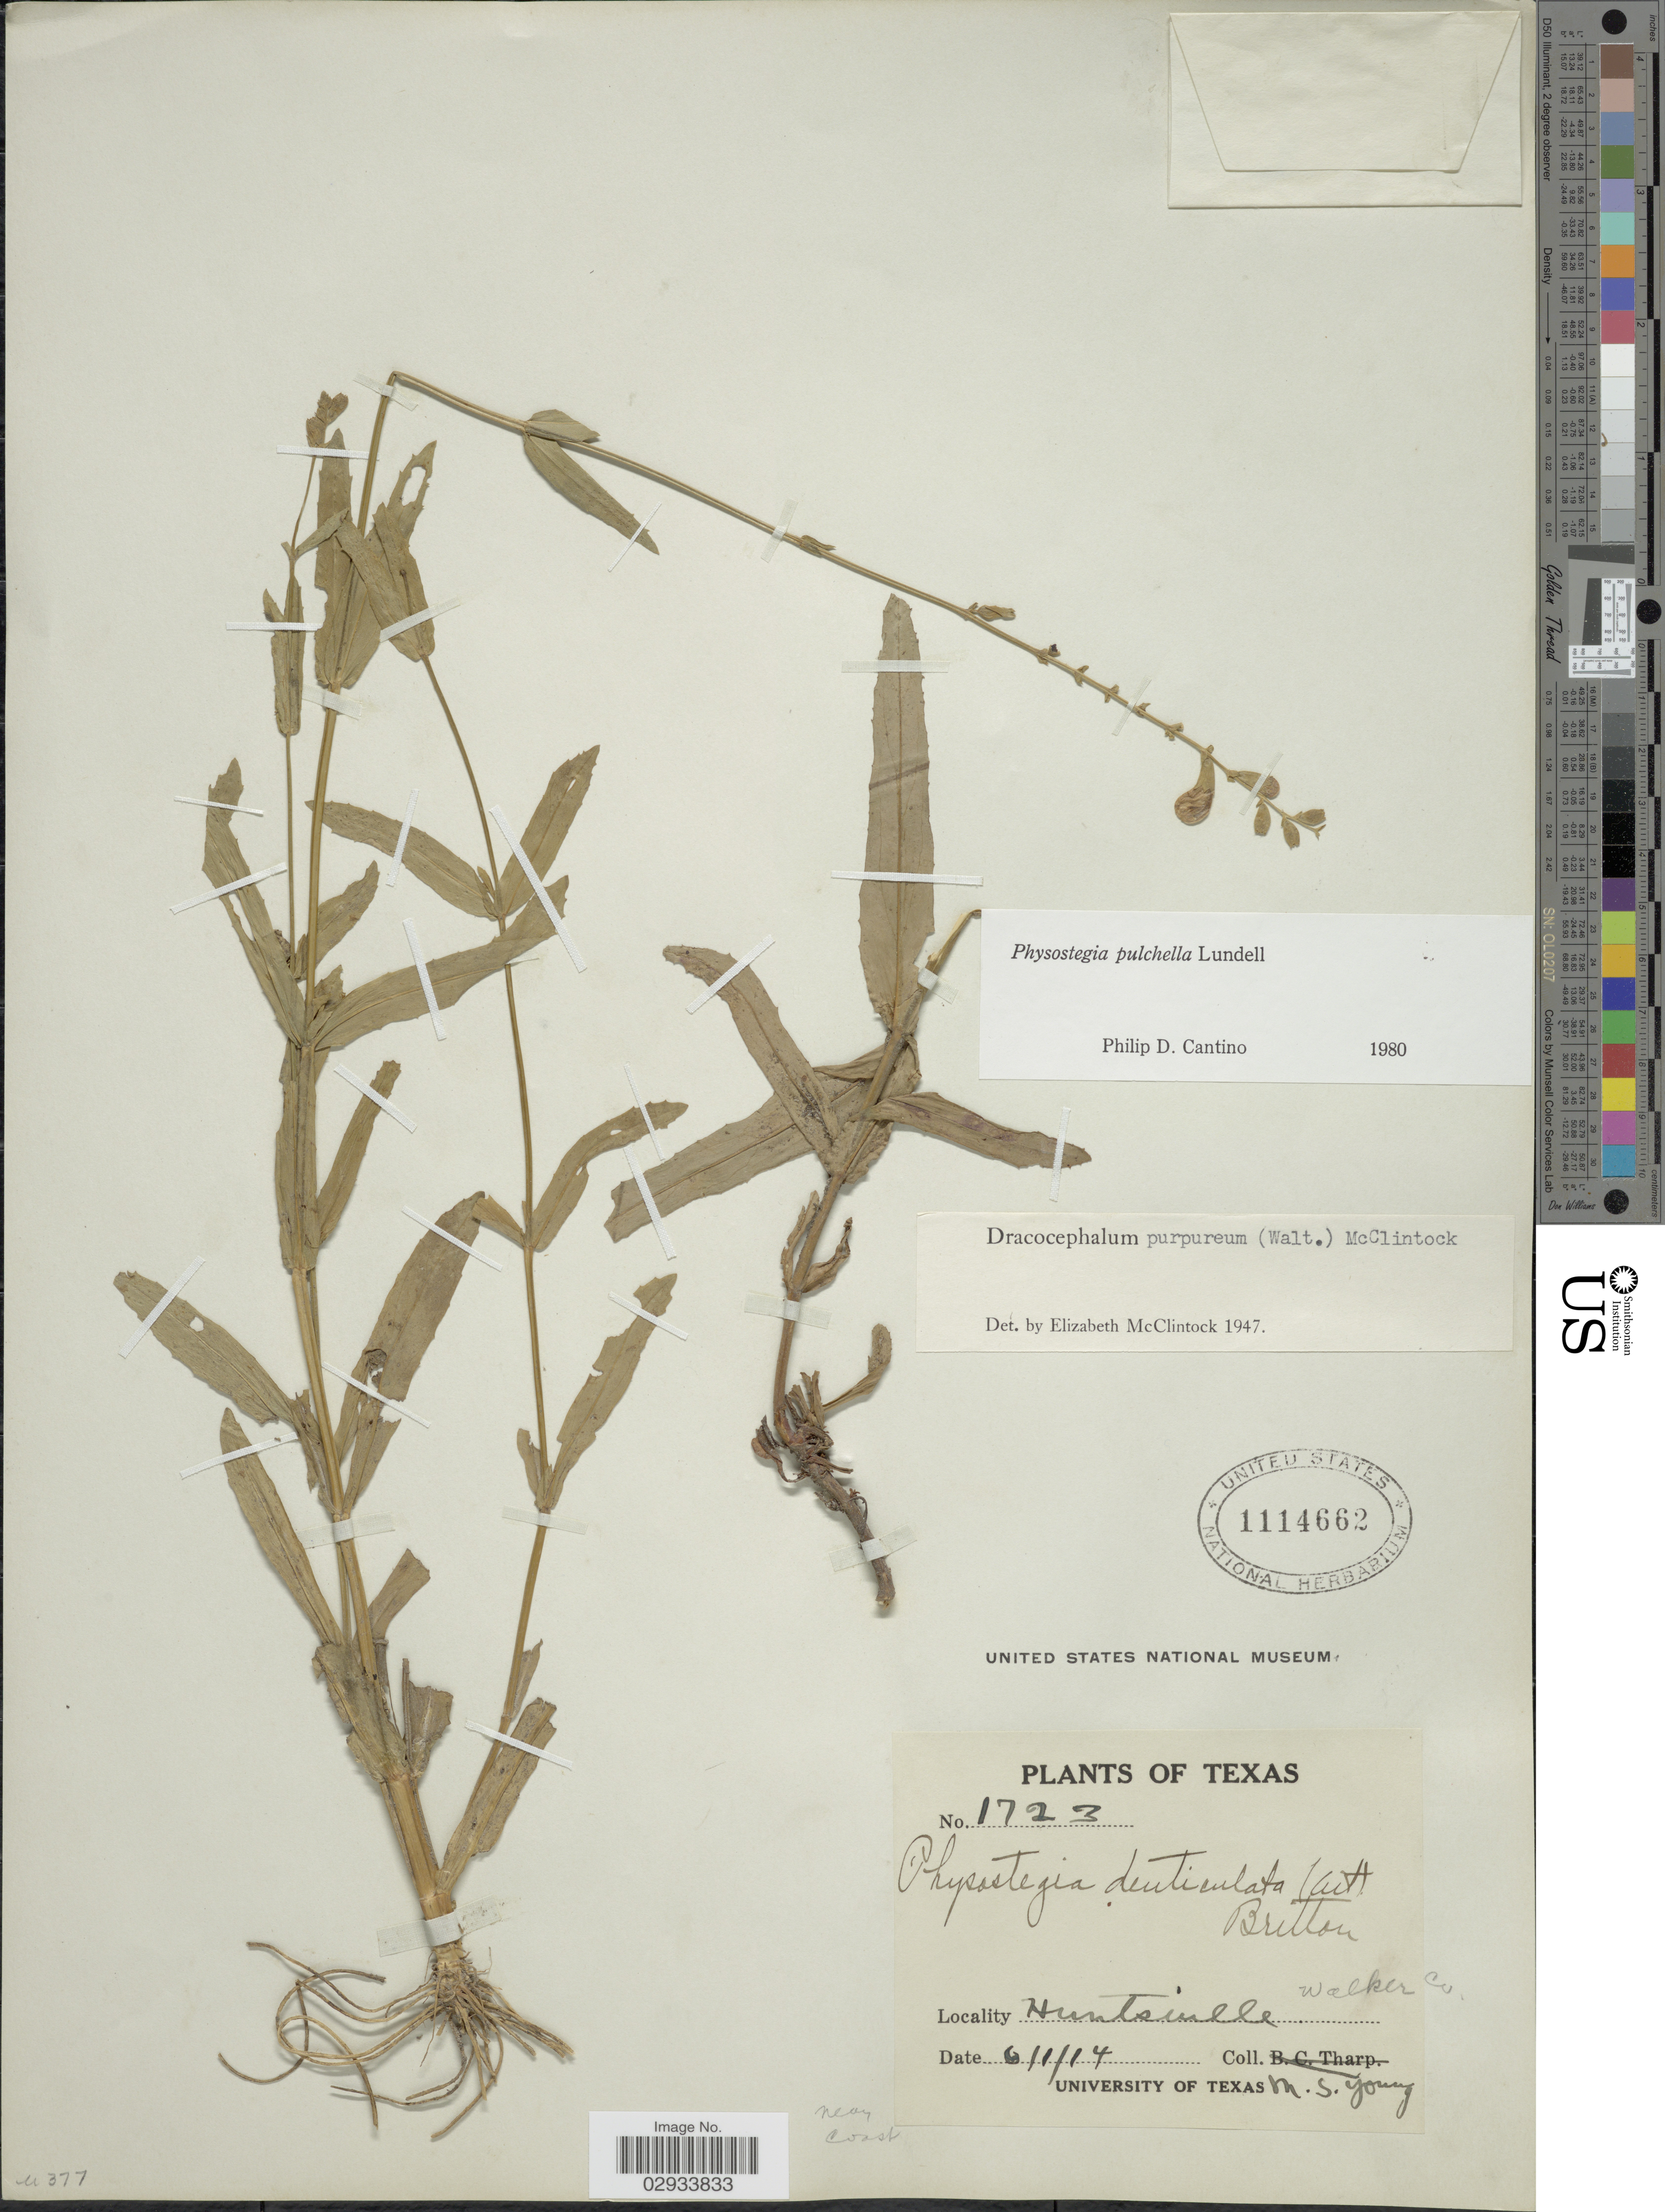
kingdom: Plantae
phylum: Tracheophyta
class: Magnoliopsida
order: Lamiales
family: Lamiaceae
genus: Physostegia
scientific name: Physostegia pulchella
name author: Lundell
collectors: M. Young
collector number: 1723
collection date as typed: Transcribed d/m/y: 1/6/14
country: United States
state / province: Texas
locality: Huntsville, Walker Co.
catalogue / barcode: US 1114662